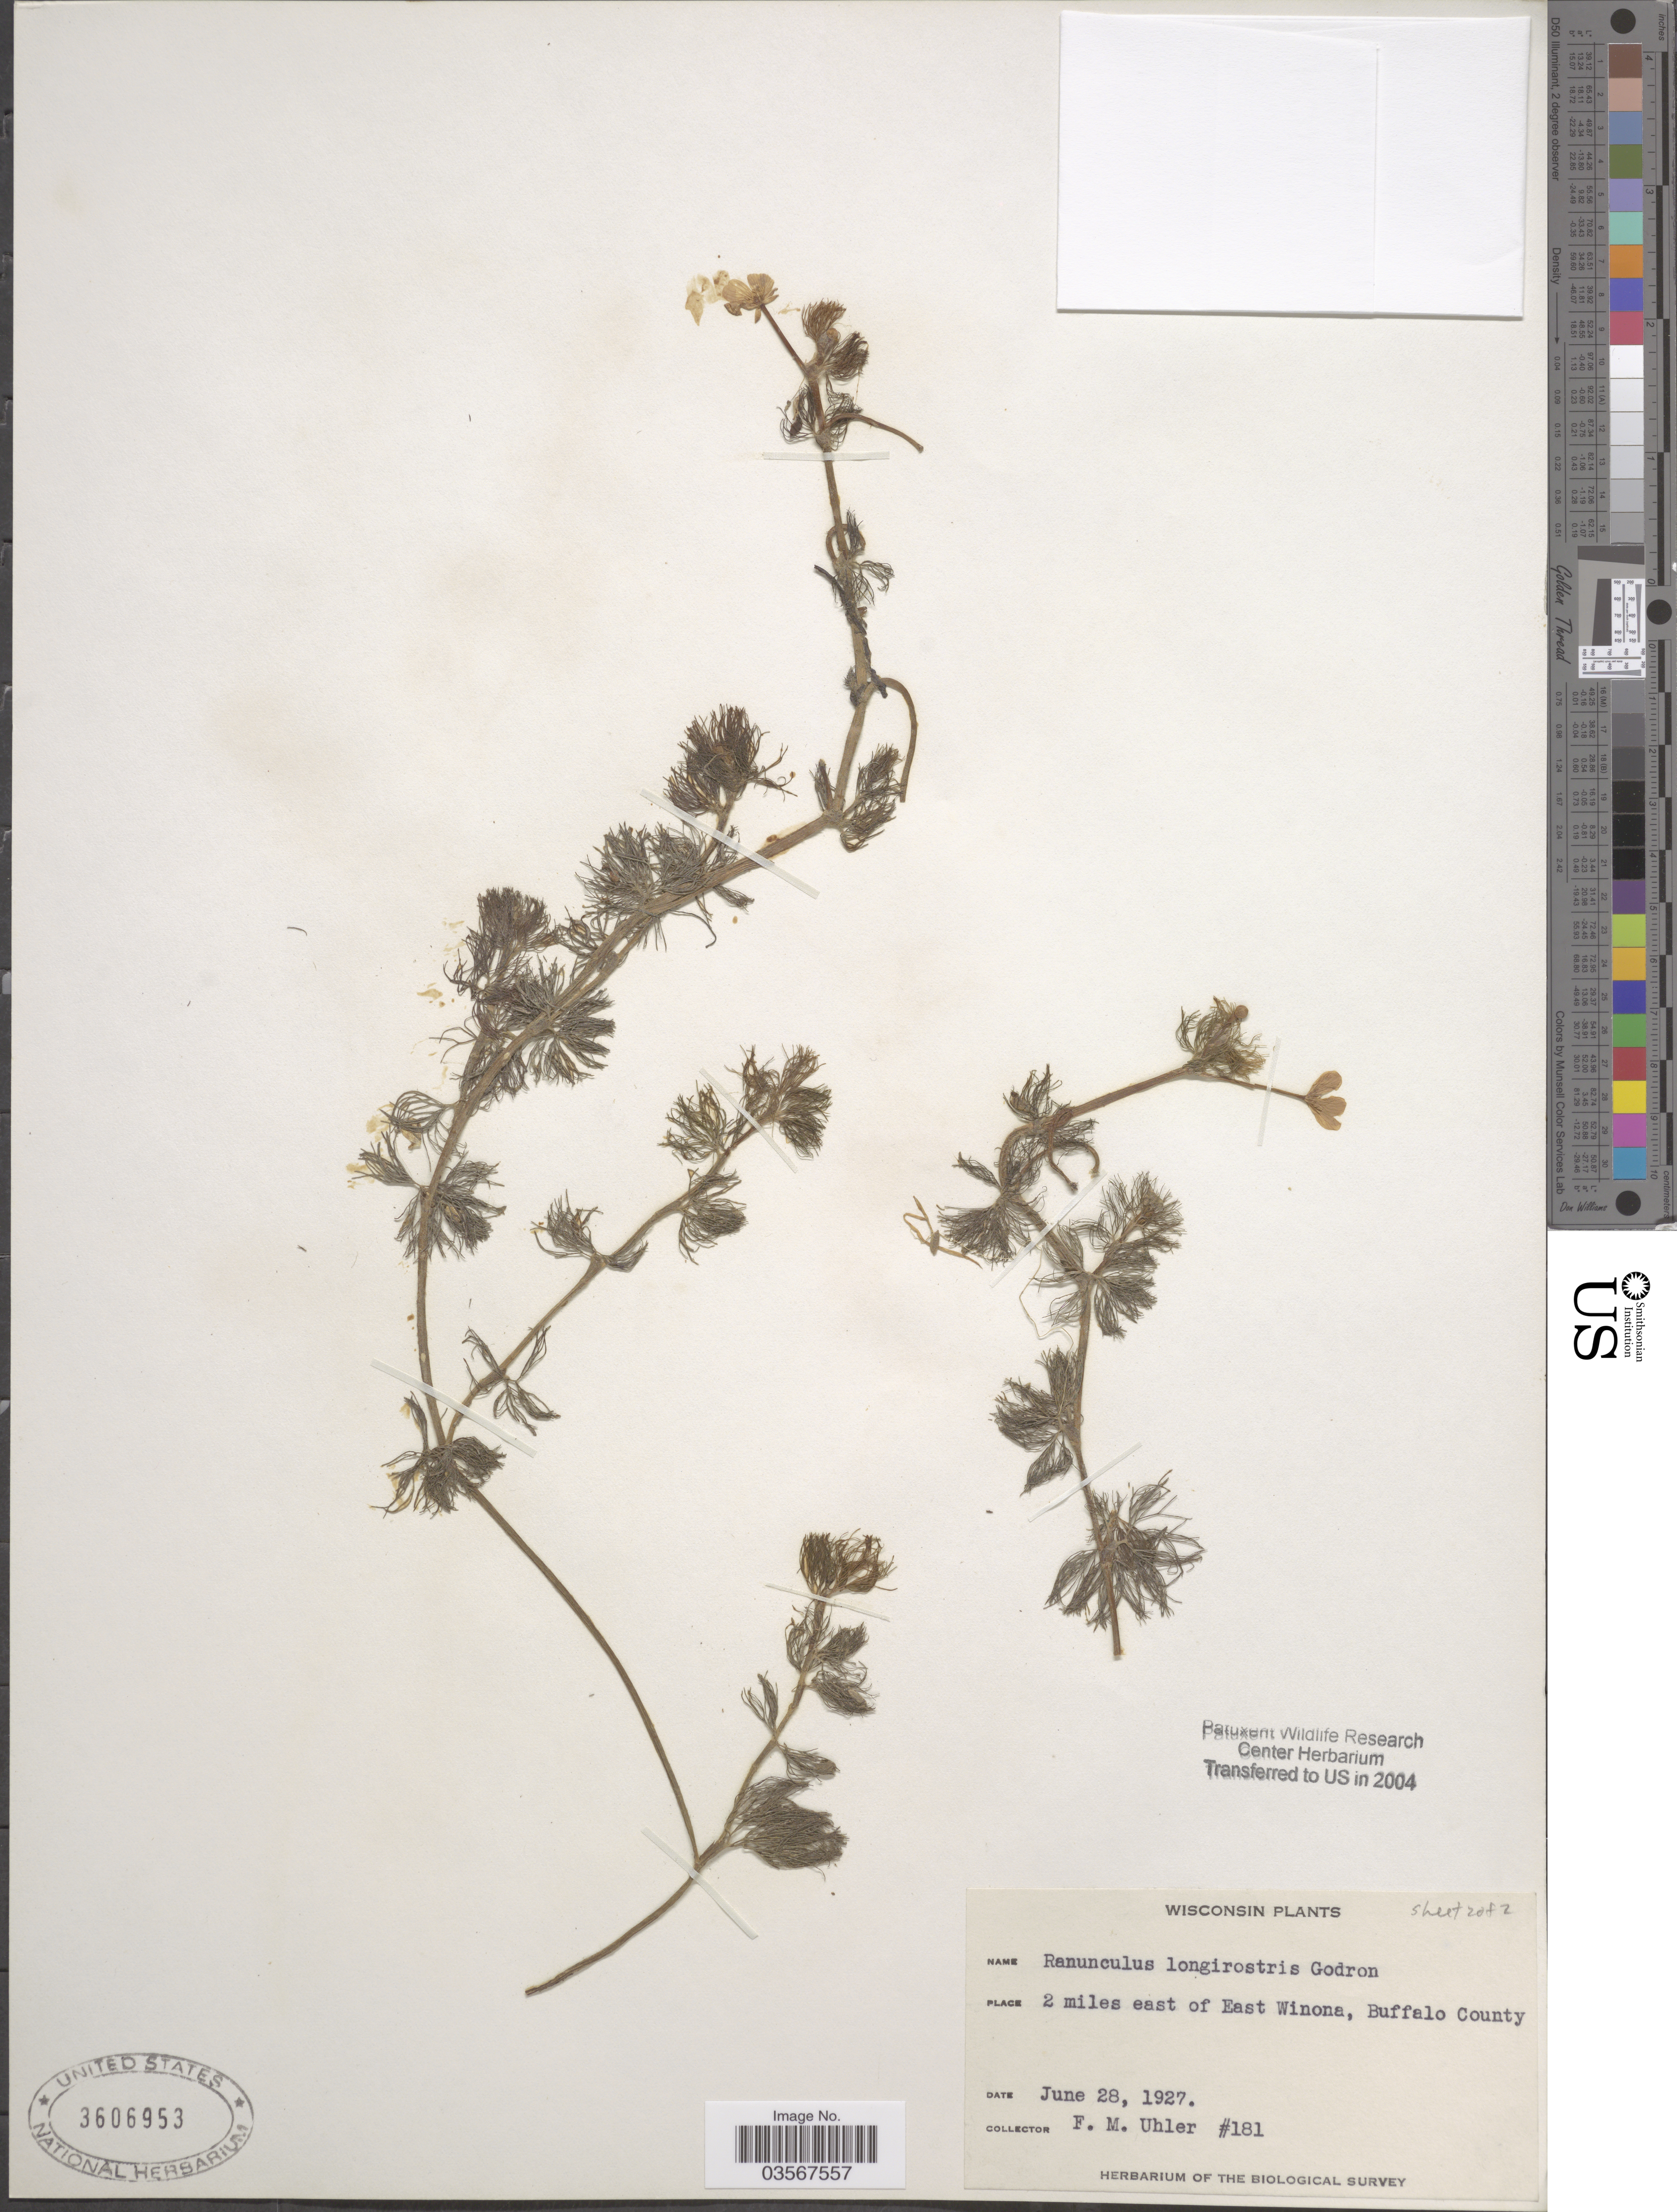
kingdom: Plantae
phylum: Tracheophyta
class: Magnoliopsida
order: Ranunculales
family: Ranunculaceae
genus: Ranunculus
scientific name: Ranunculus longirostris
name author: Godr.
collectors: F. M. Uhler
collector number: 181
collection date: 1927-06-28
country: United States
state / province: Wisconsin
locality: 2 miles east of East Winona, Buffalo County.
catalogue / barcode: US 3606953